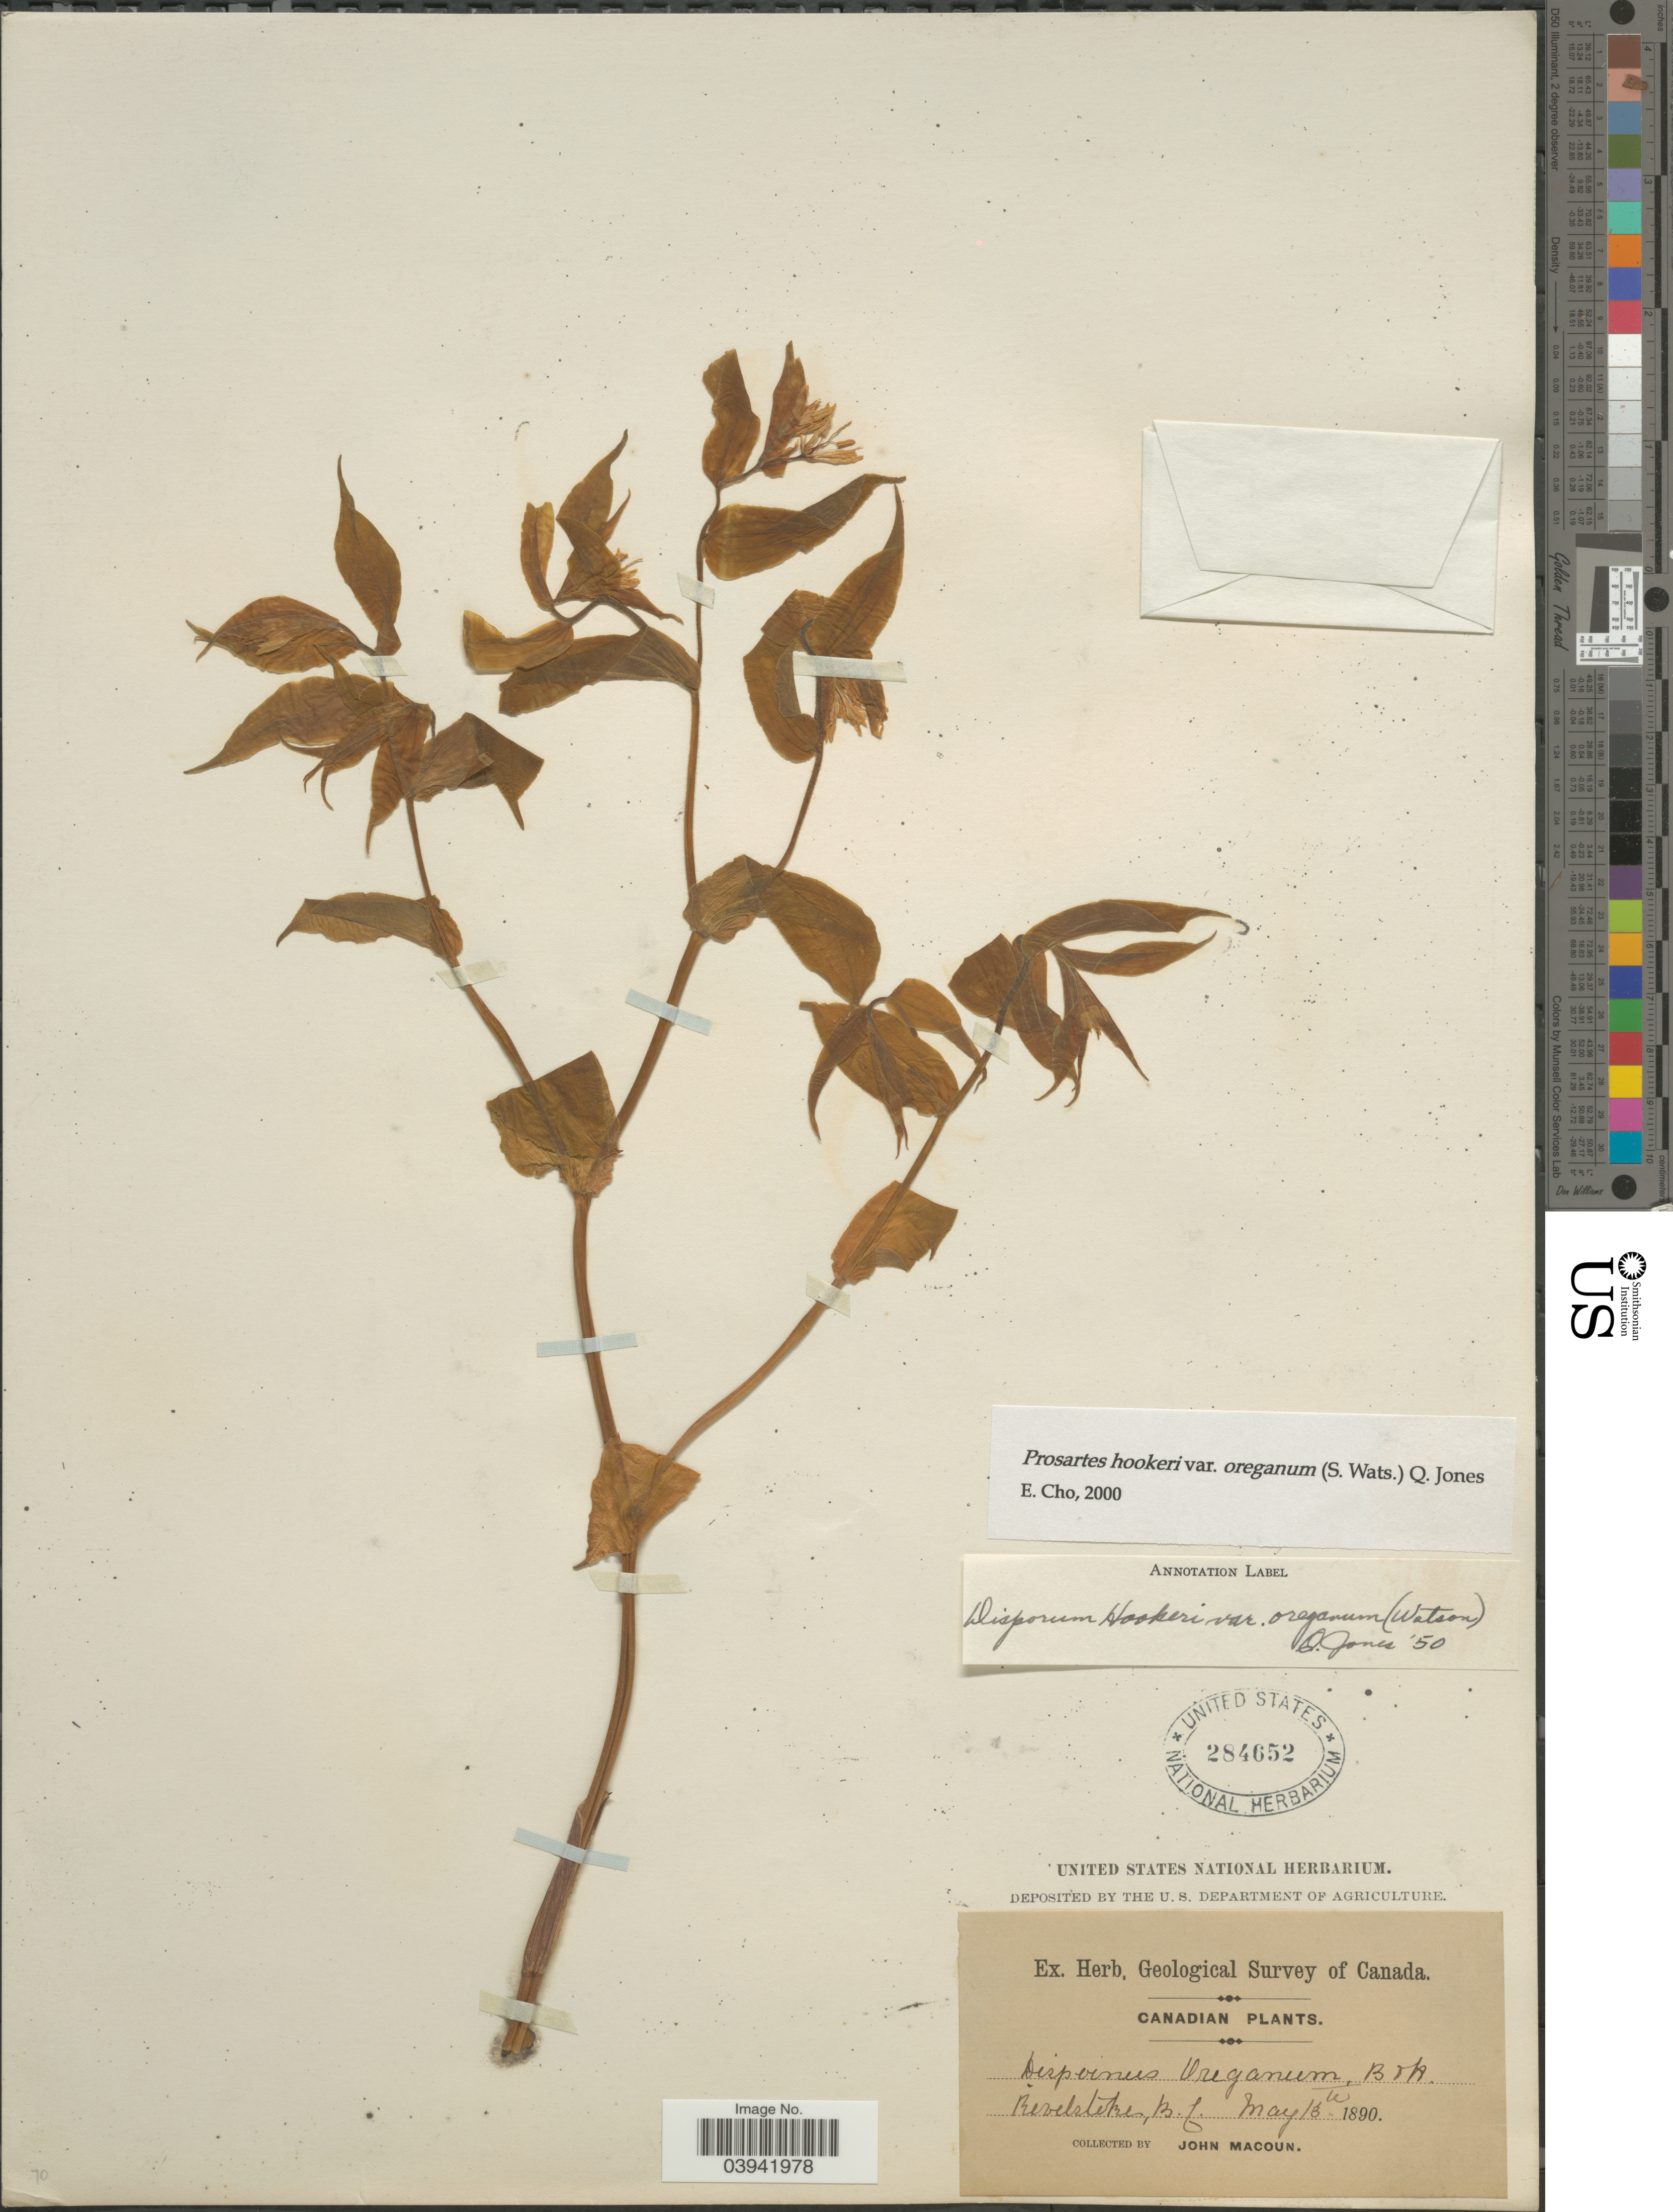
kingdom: Plantae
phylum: Tracheophyta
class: Liliopsida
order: Liliales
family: Liliaceae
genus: Prosartes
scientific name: Prosartes hookeri var. oregana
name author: (S. Watson) Kartesz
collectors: J. Macoun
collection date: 1890-05-13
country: Canada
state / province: British Columbia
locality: Revelstoke.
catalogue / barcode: US 284652